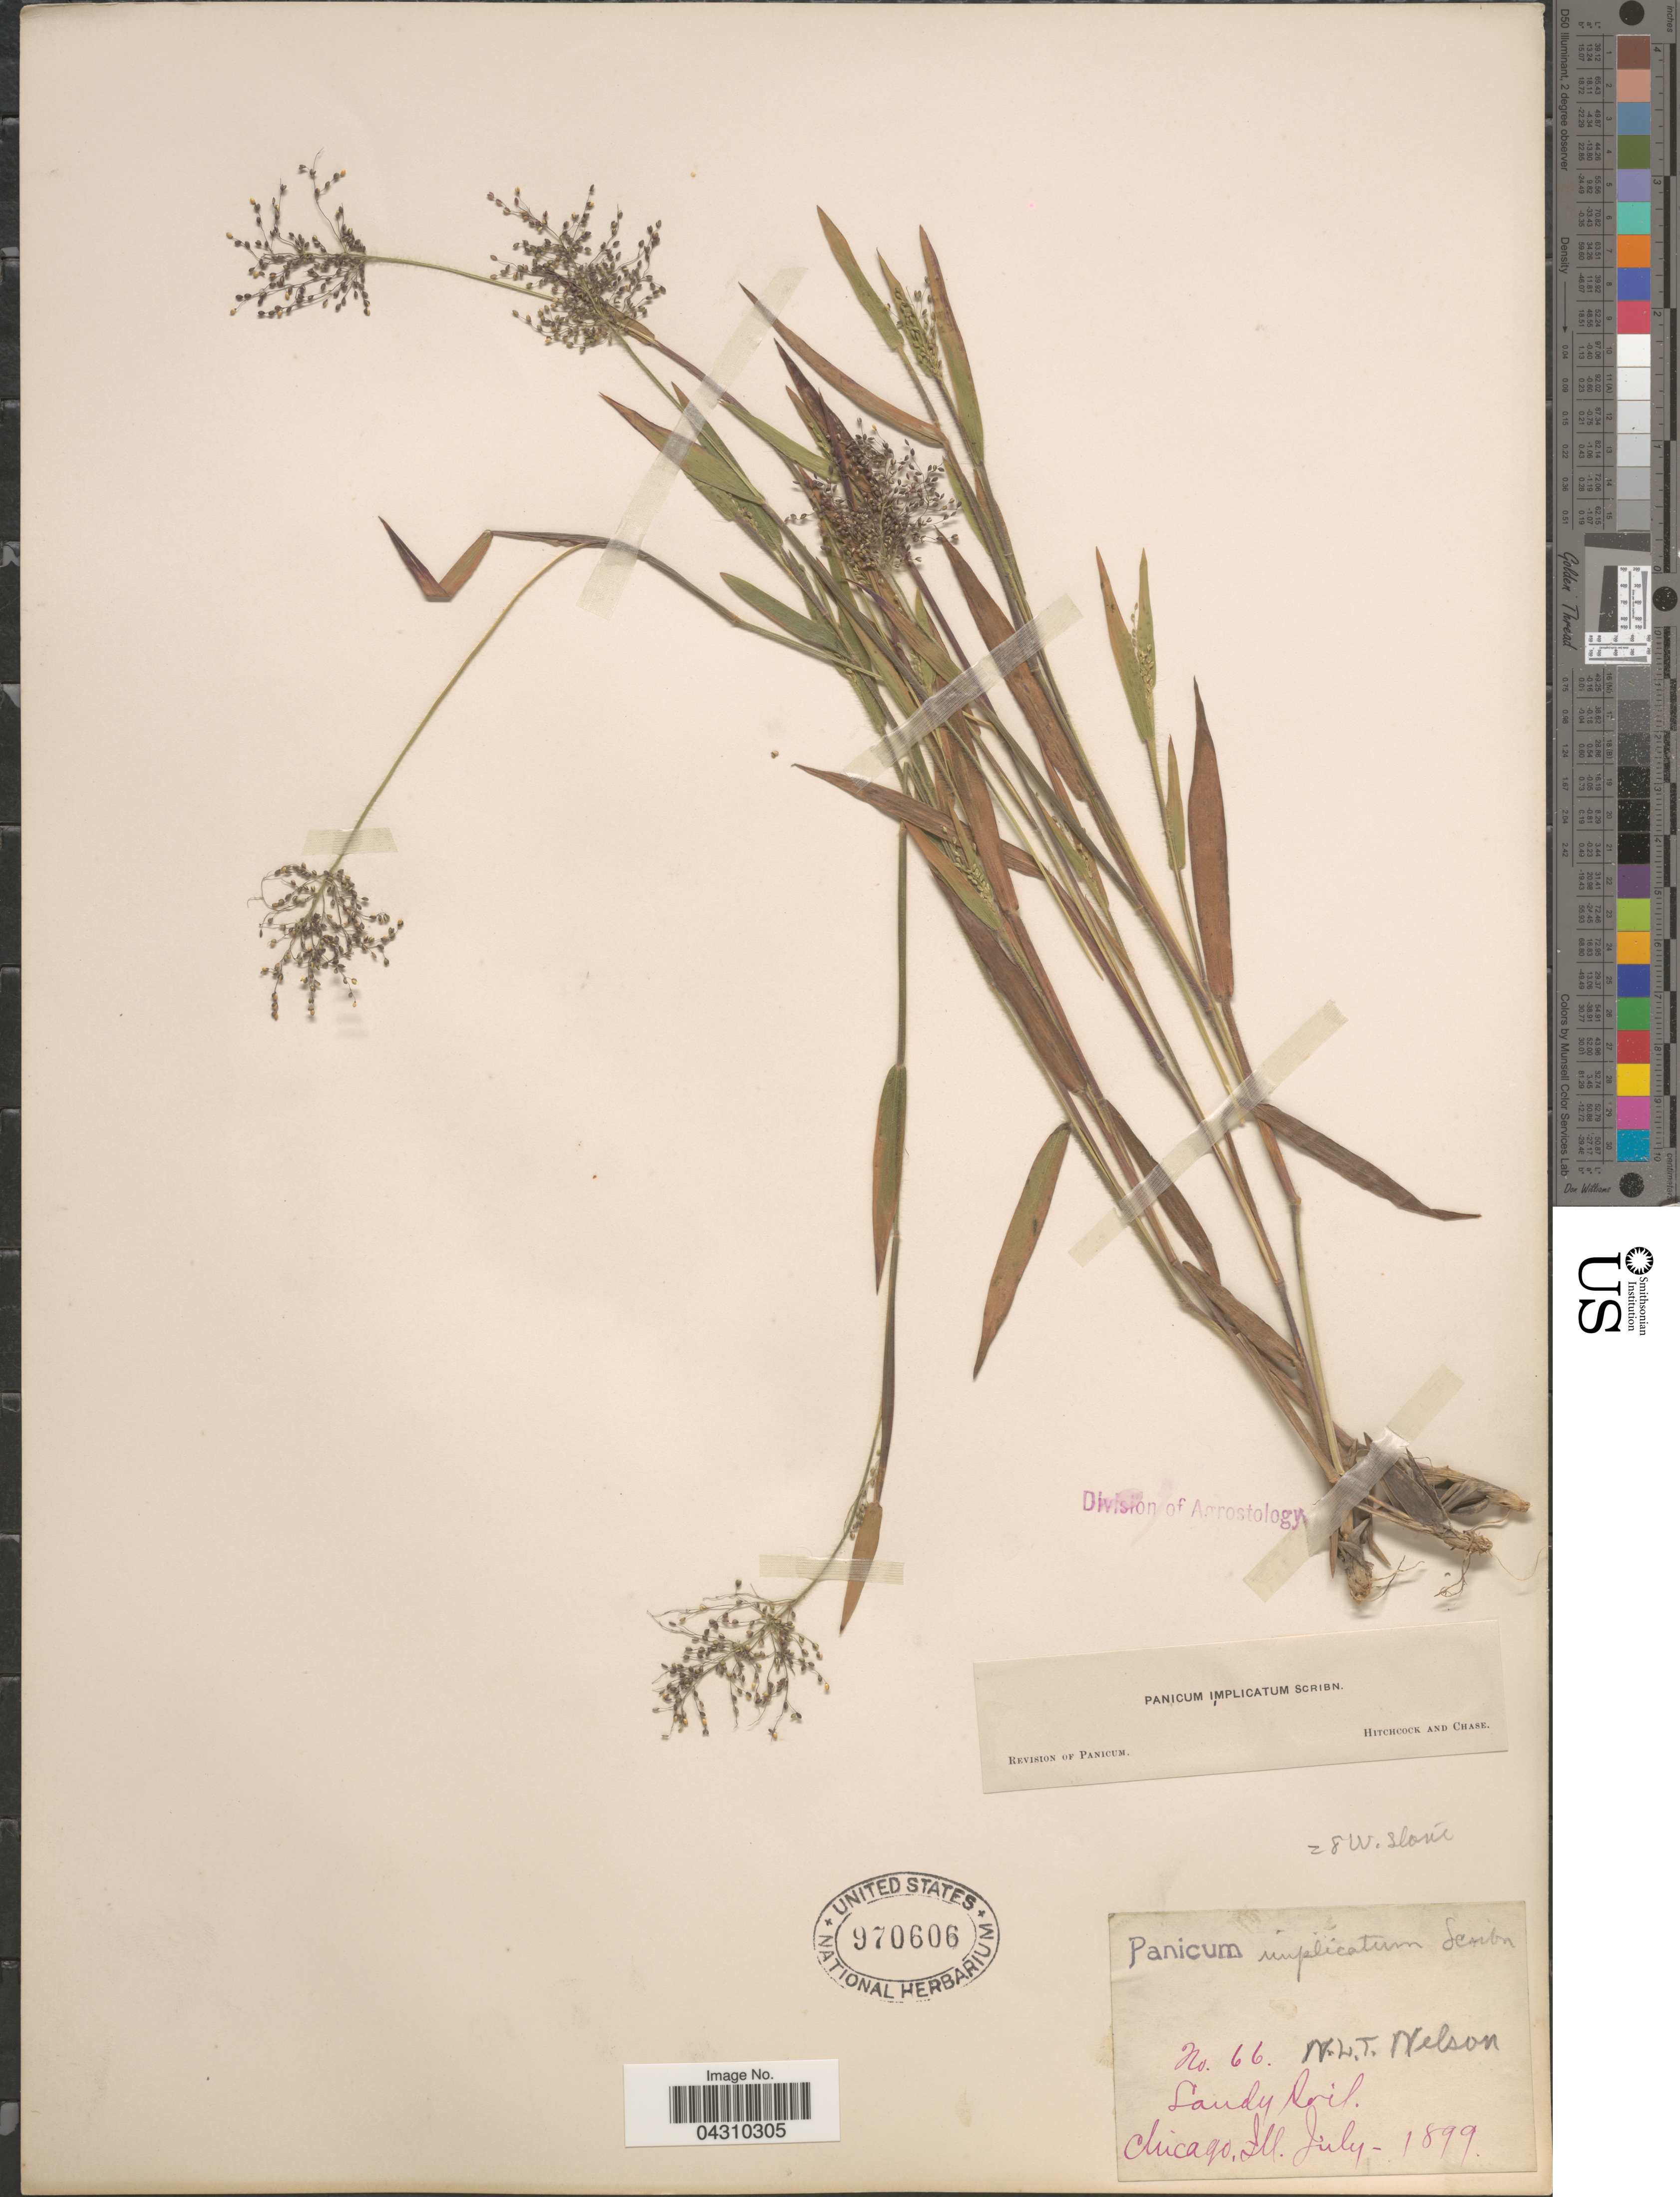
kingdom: Plantae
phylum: Tracheophyta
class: Liliopsida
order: Poales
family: Poaceae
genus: Dichanthelium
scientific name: Dichanthelium acuminatum var. acuminatum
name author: (Sw.) Gould & C.A. Clark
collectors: N. L. T. Nelson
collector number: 66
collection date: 1899-07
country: United States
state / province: Illinois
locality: Sandy soil. Chicago.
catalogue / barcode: US 970606